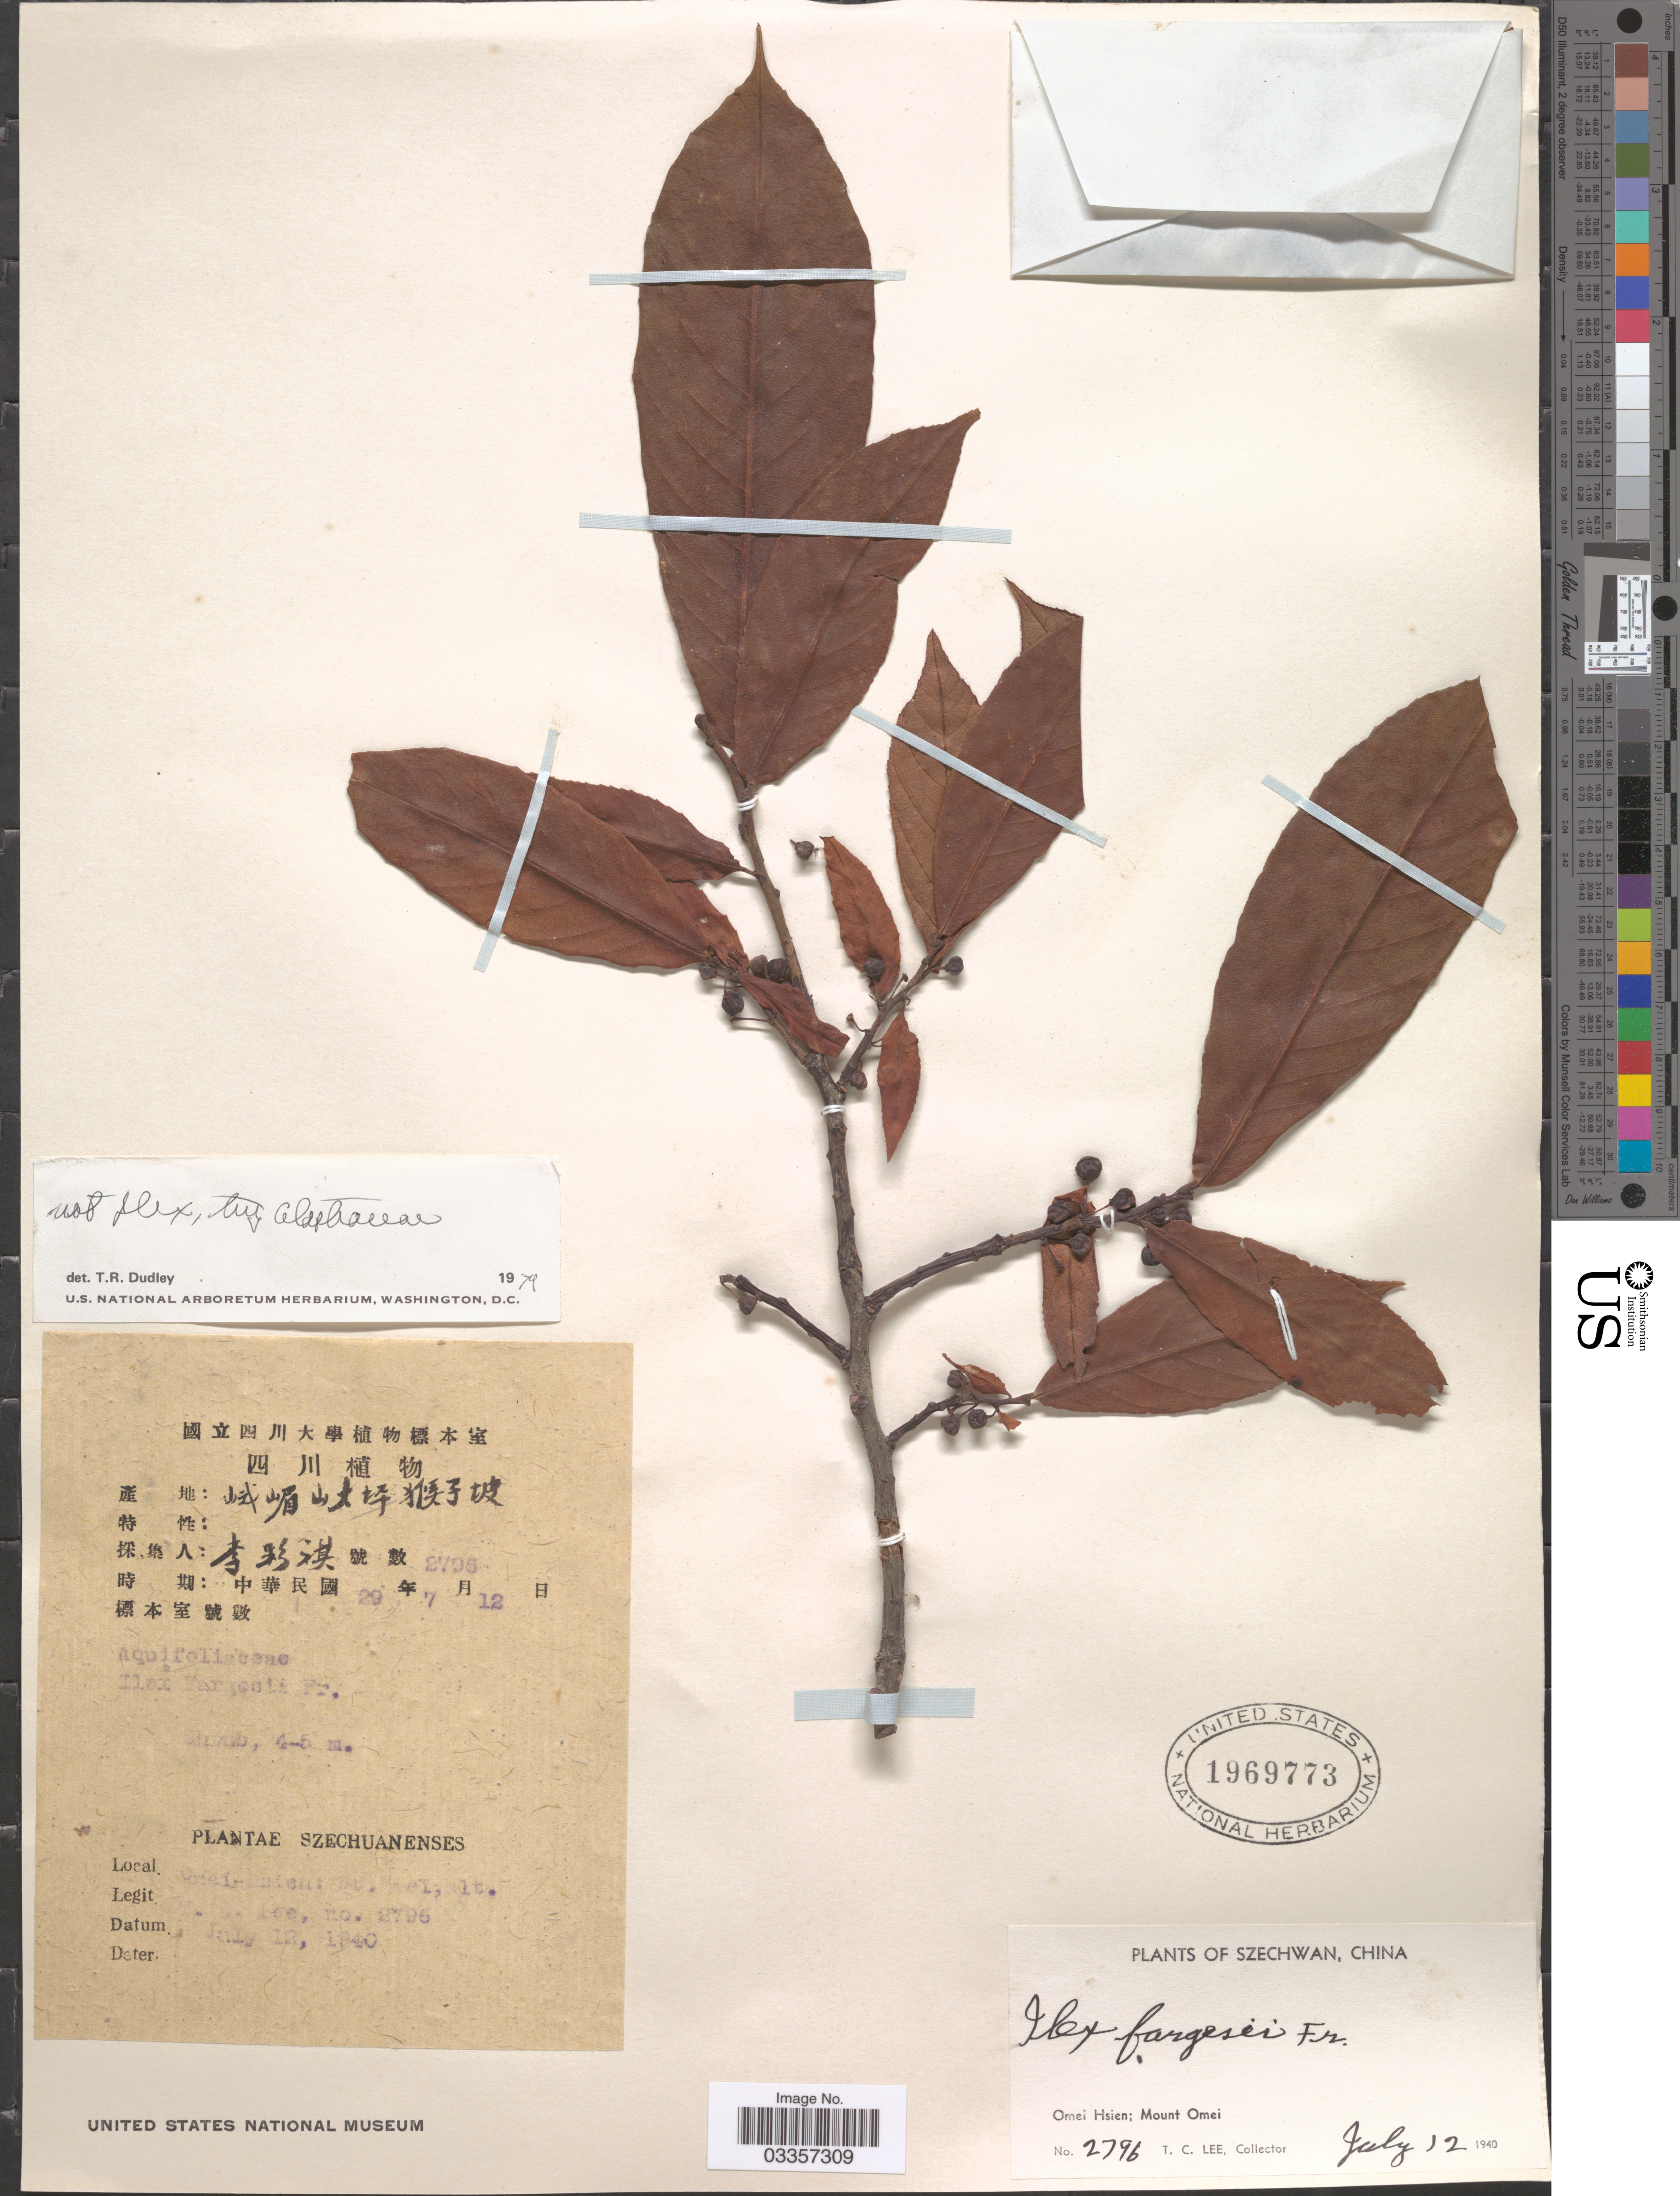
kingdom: Plantae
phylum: Tracheophyta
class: Magnoliopsida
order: Celastrales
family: Celastraceae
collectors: T. Lee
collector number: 2796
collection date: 1940-07-12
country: China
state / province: Sichuan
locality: Szechwan. Omei Hsien; Mount Omei. [illegible text]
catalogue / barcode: US 1969773